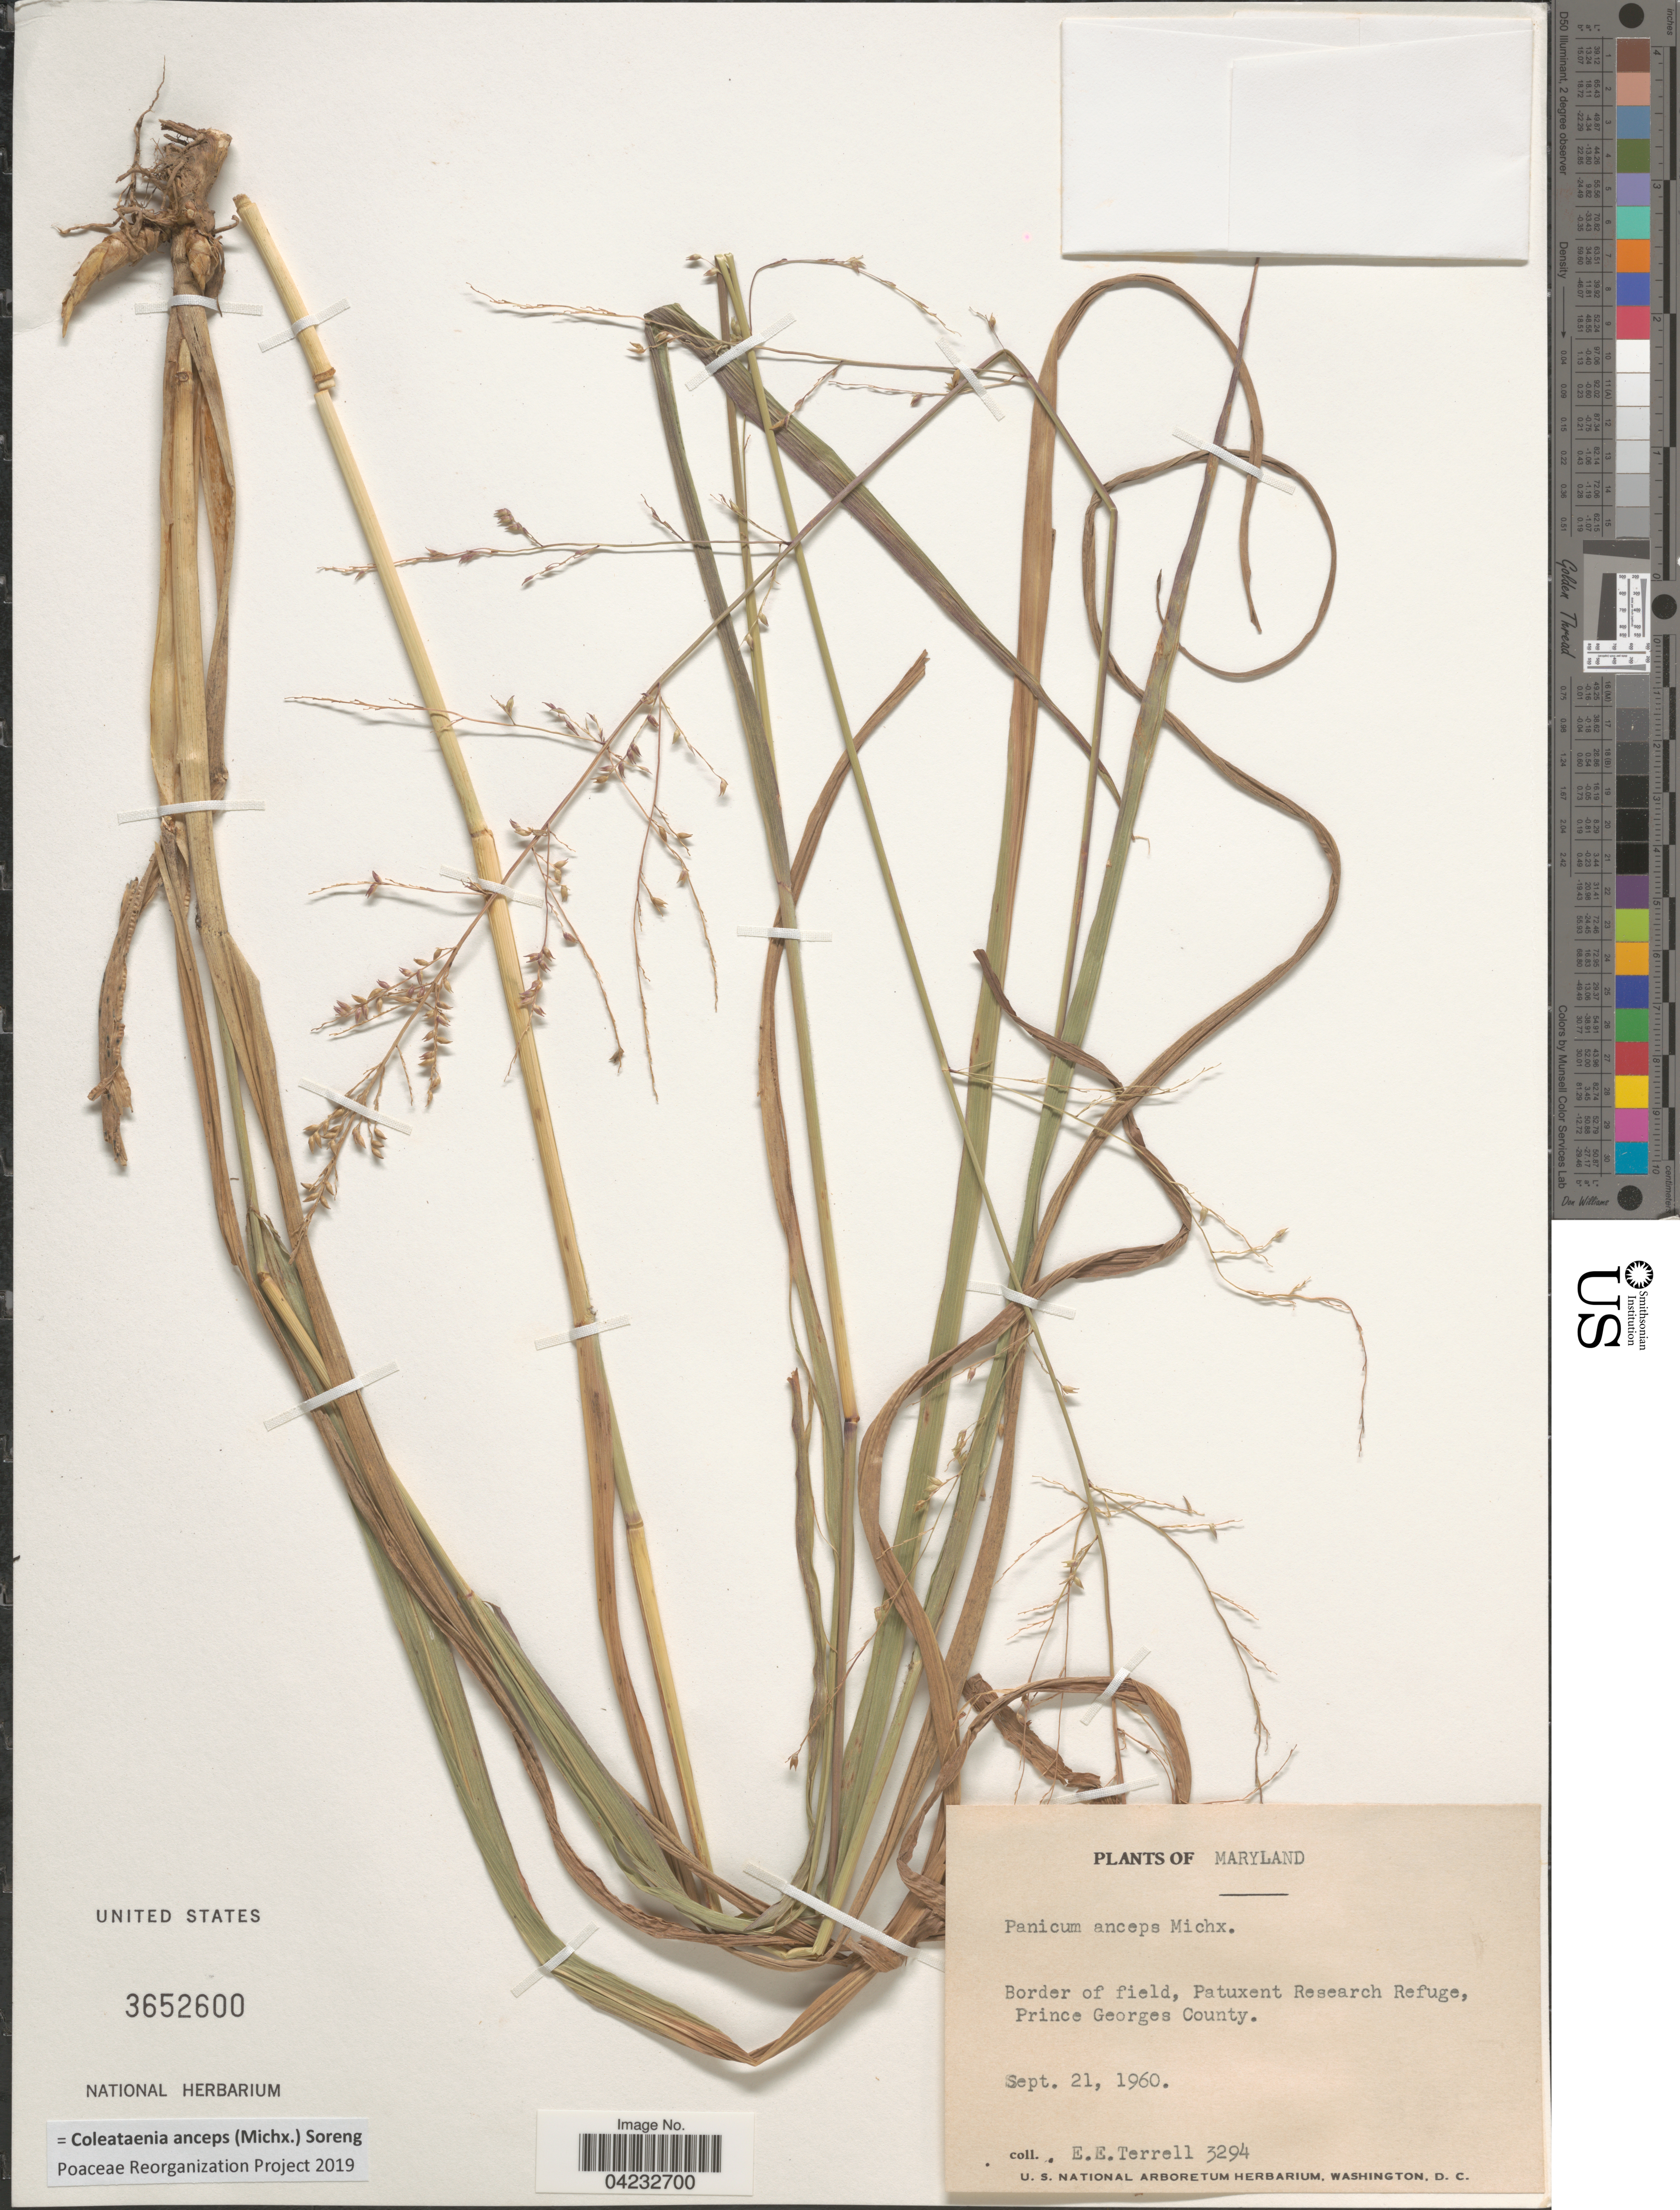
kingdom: Plantae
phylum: Tracheophyta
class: Liliopsida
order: Poales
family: Poaceae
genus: Coleataenia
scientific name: Coleataenia anceps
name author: (Michx.) Soreng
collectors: E. E. Terrell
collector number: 3294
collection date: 1960-09-21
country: United States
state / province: Maryland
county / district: Prince George's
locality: Border of field, Patuxent Research Refuge, Prince Georges County.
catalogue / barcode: US 3652600